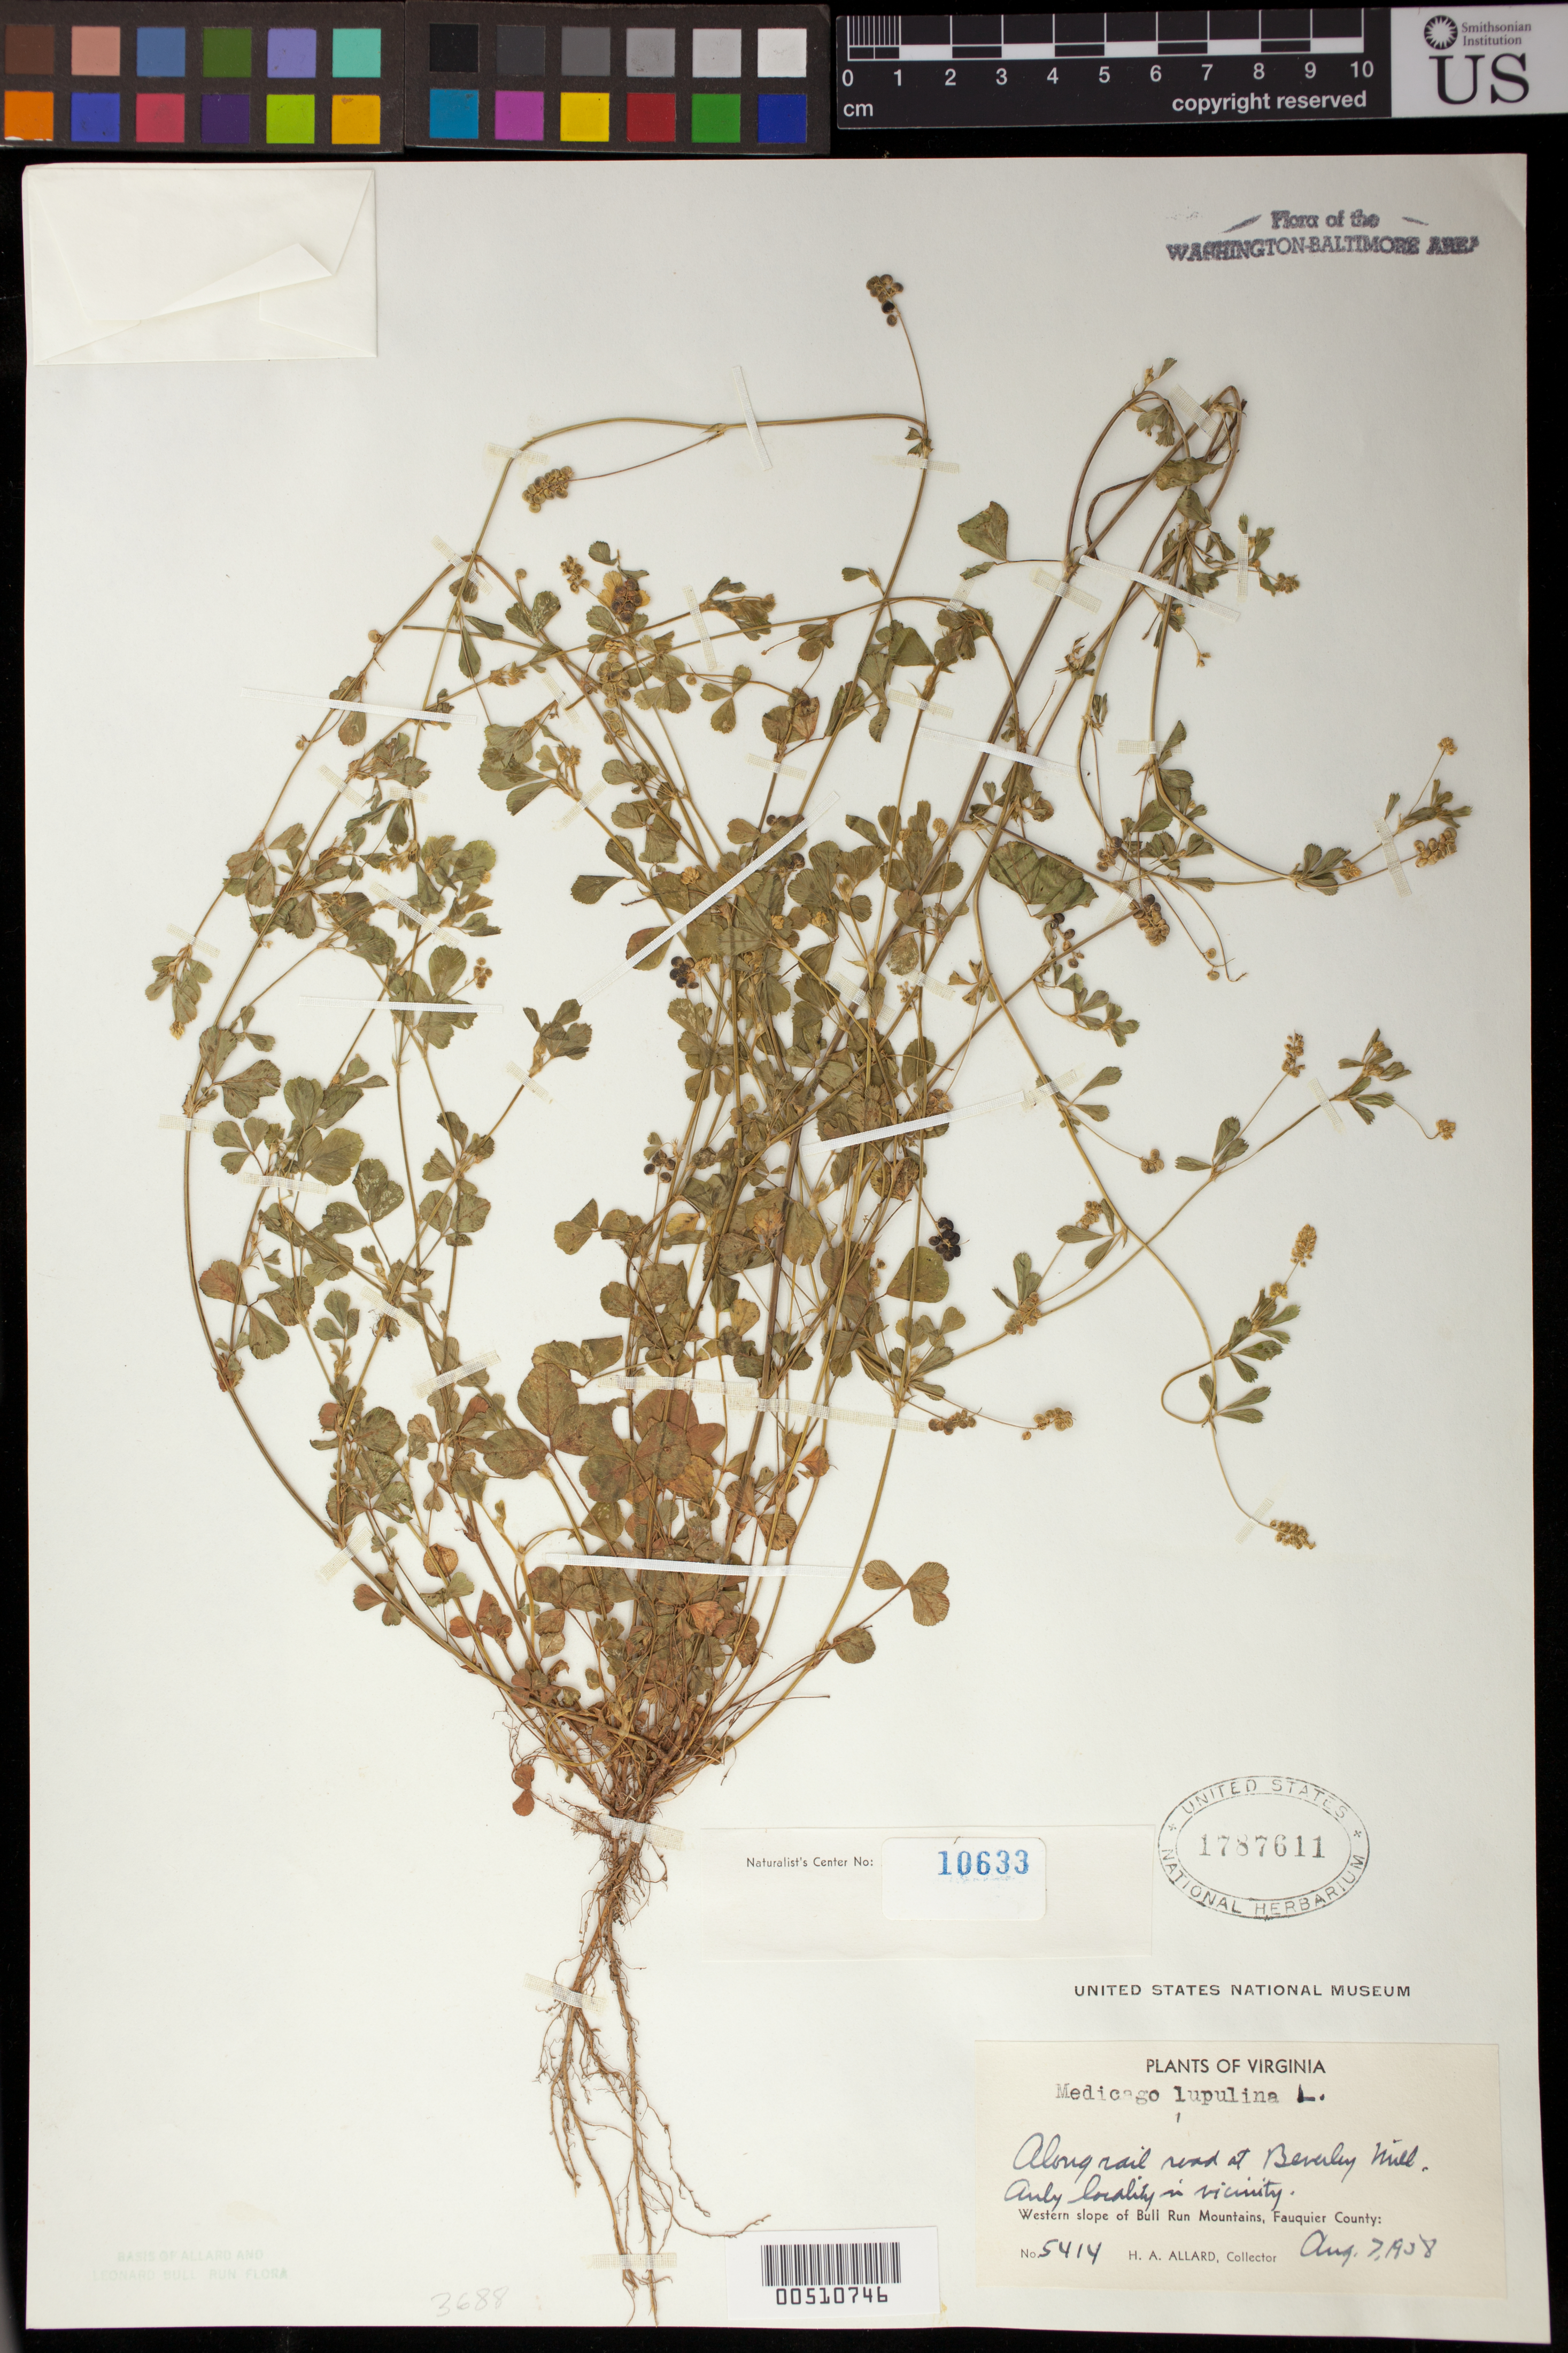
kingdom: Plantae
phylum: Tracheophyta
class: Magnoliopsida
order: Fabales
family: Fabaceae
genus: Medicago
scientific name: Medicago lupulina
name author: L.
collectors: H. A. Allard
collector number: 5414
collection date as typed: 07 Aug 1938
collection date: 1938-08-07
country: United States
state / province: Virginia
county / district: Fauquier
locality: Beverley Mill, W slope of Bull Run Mts. Bull Run Mts.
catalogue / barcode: US 1787611